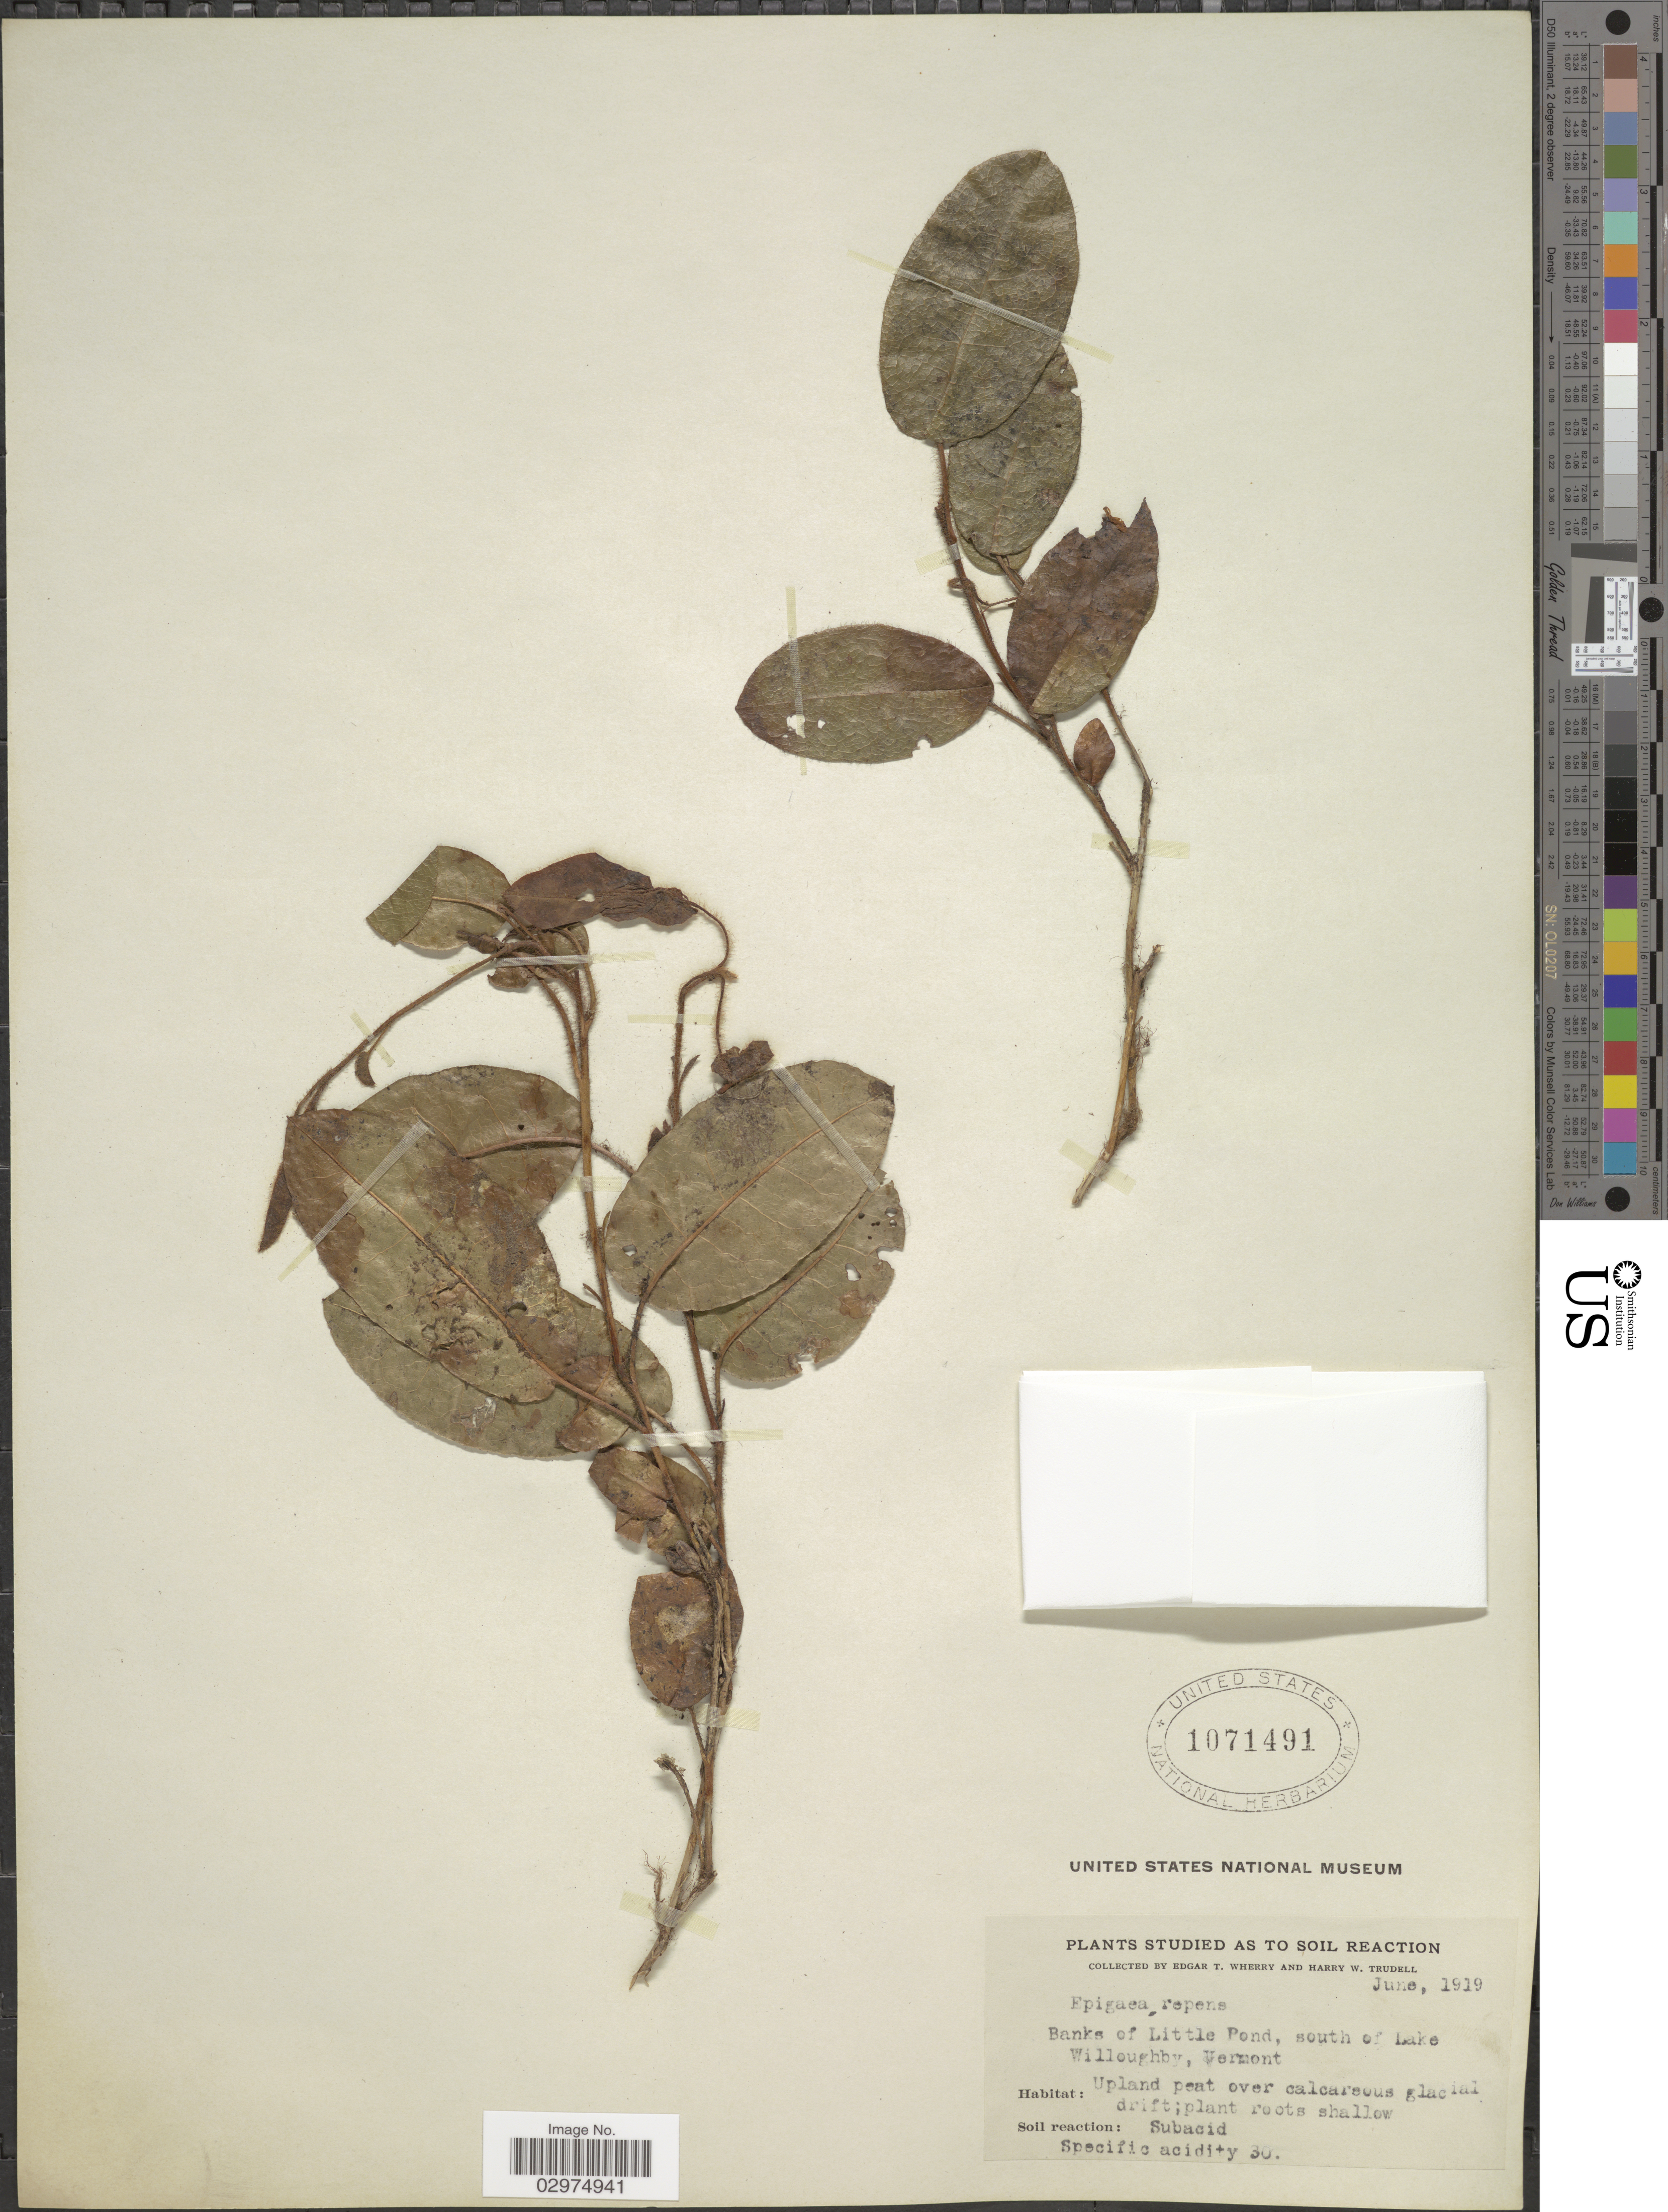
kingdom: Plantae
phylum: Tracheophyta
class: Magnoliopsida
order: Ericales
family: Ericaceae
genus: Epigaea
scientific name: Epigaea repens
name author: L.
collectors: E. T. Wherry & H. Trudell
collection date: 1919-06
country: United States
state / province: Vermont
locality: Banks of Little Pond, south of Lake Willoughby.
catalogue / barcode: US 1071491